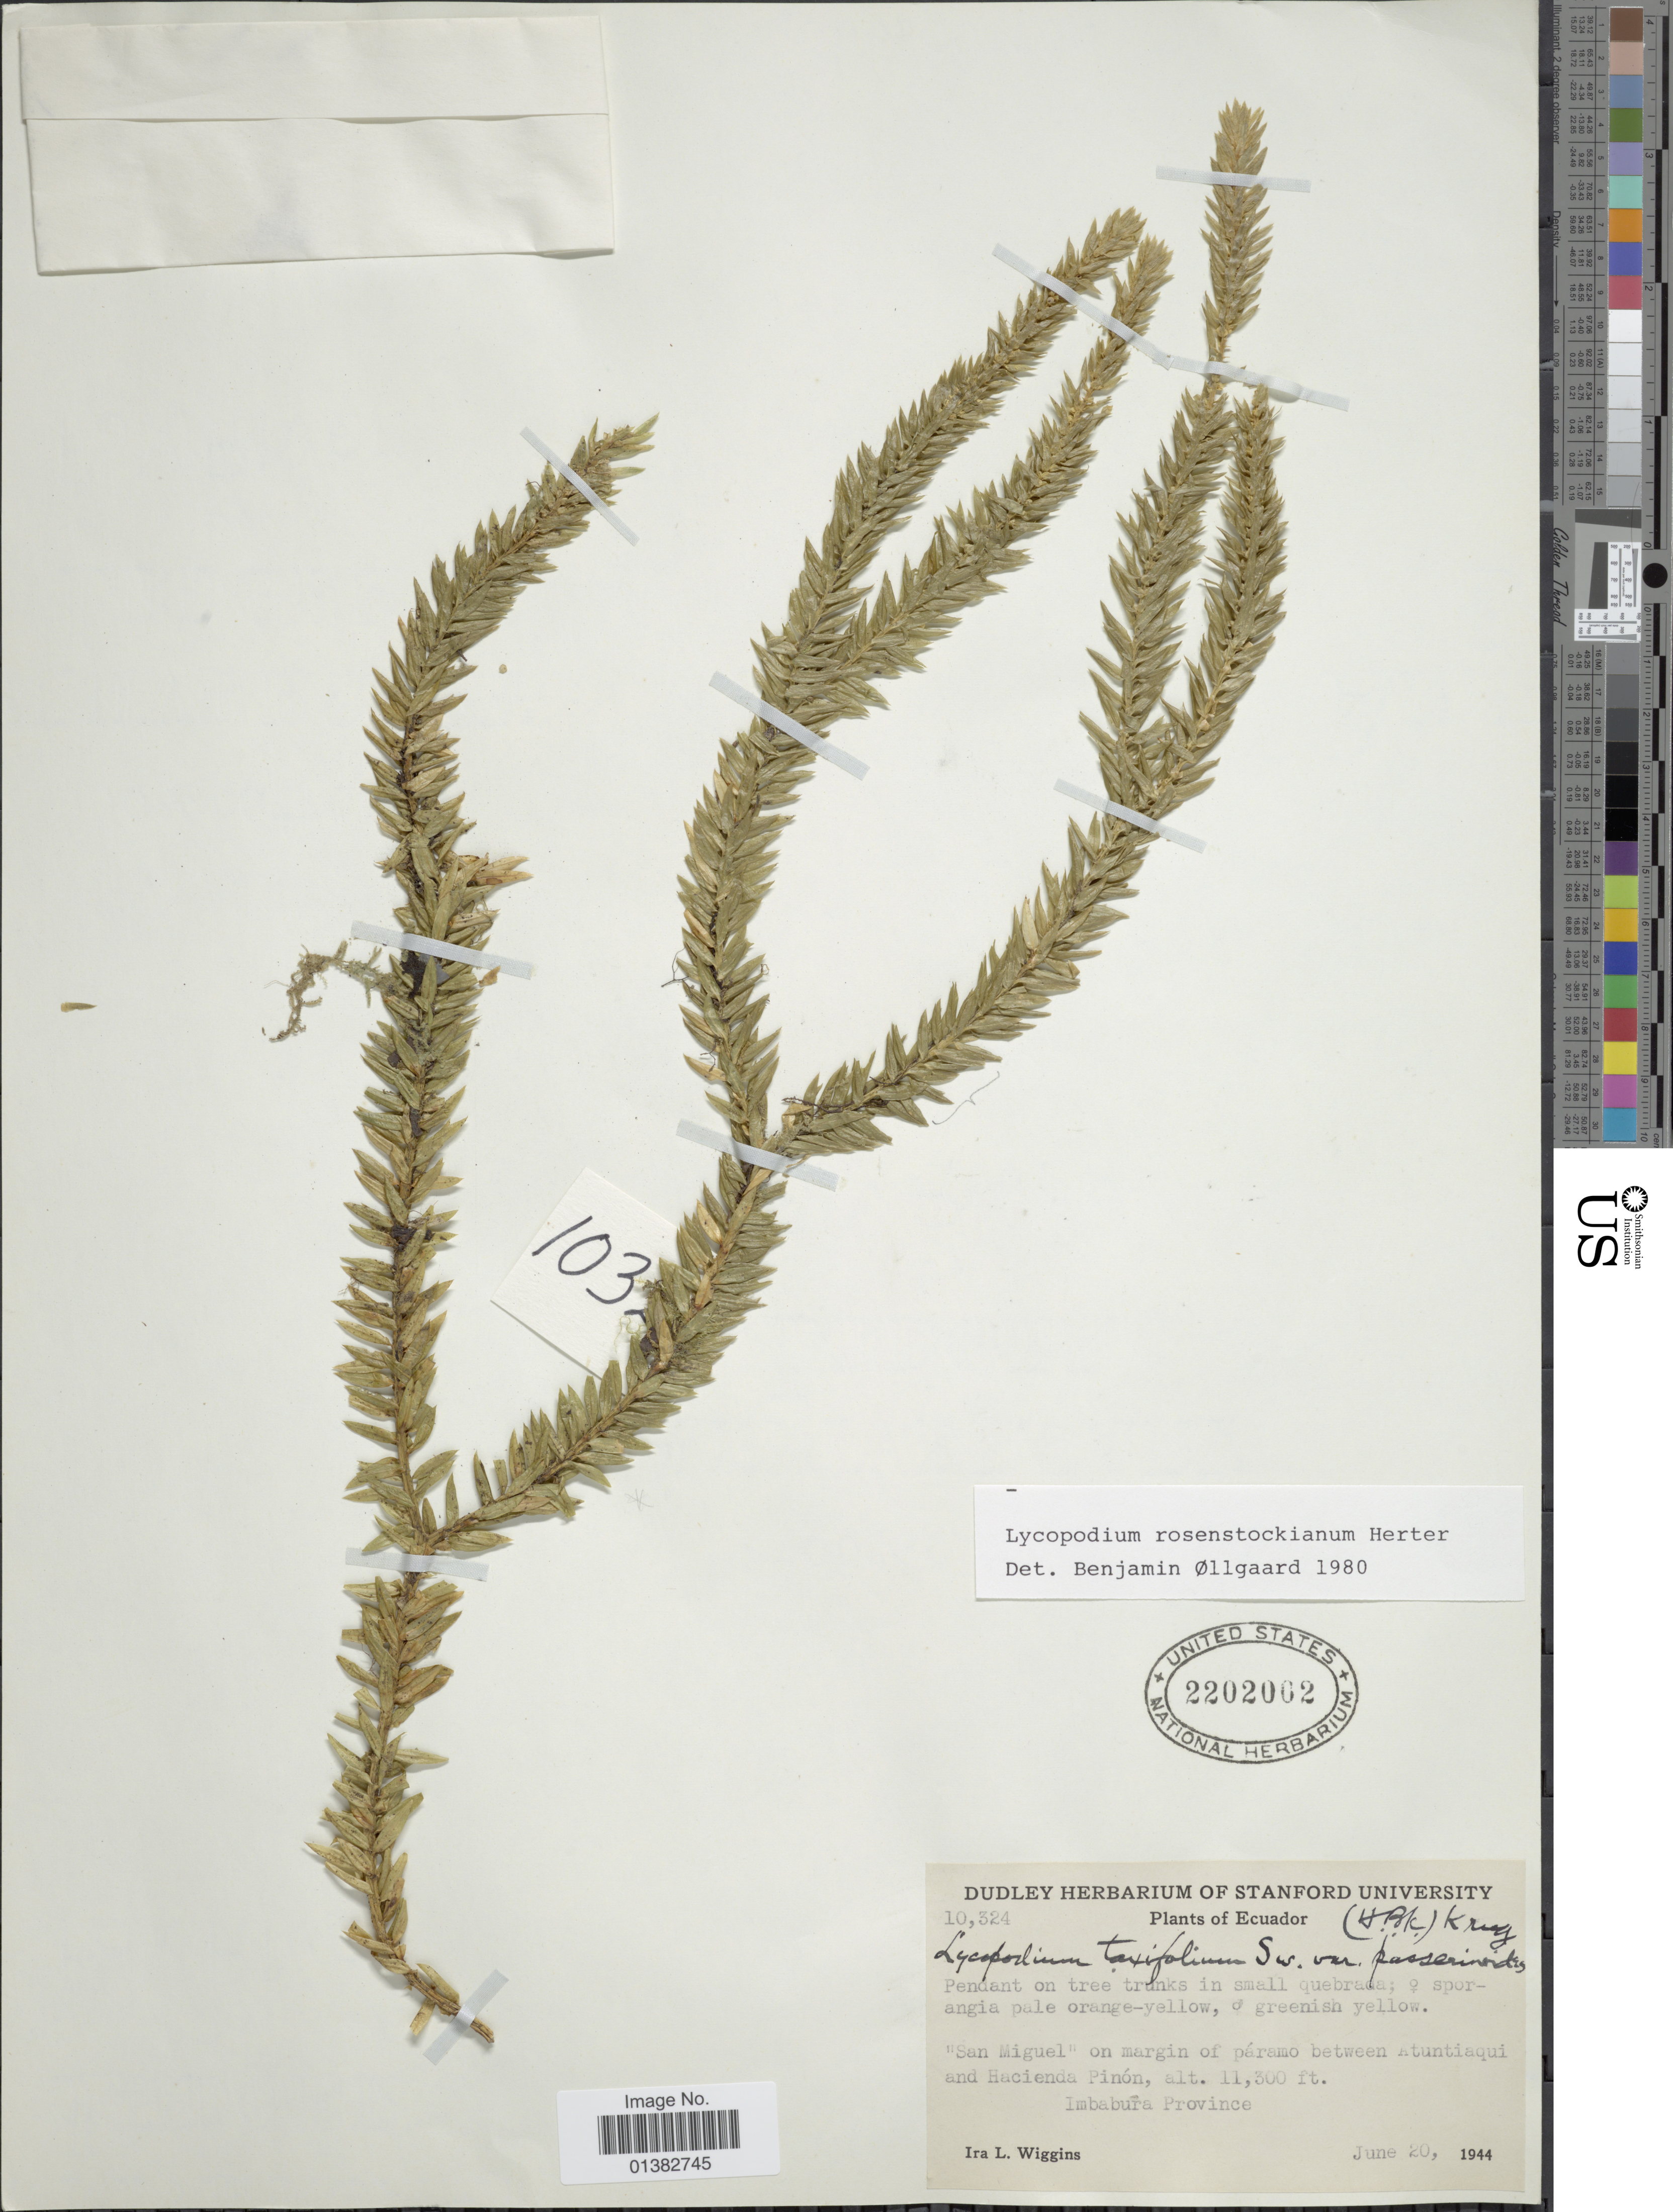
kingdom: Plantae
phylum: Tracheophyta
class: Lycopodiopsida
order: Lycopodiales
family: Lycopodiaceae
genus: Phlegmariurus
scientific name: Phlegmariurus rosenstockianus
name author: (Herter) B. Øllg.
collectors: I. L. Wiggins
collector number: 10324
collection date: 1944-06-20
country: Ecuador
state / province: Imbabura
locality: San Miguel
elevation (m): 3444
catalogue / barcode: US 2202002